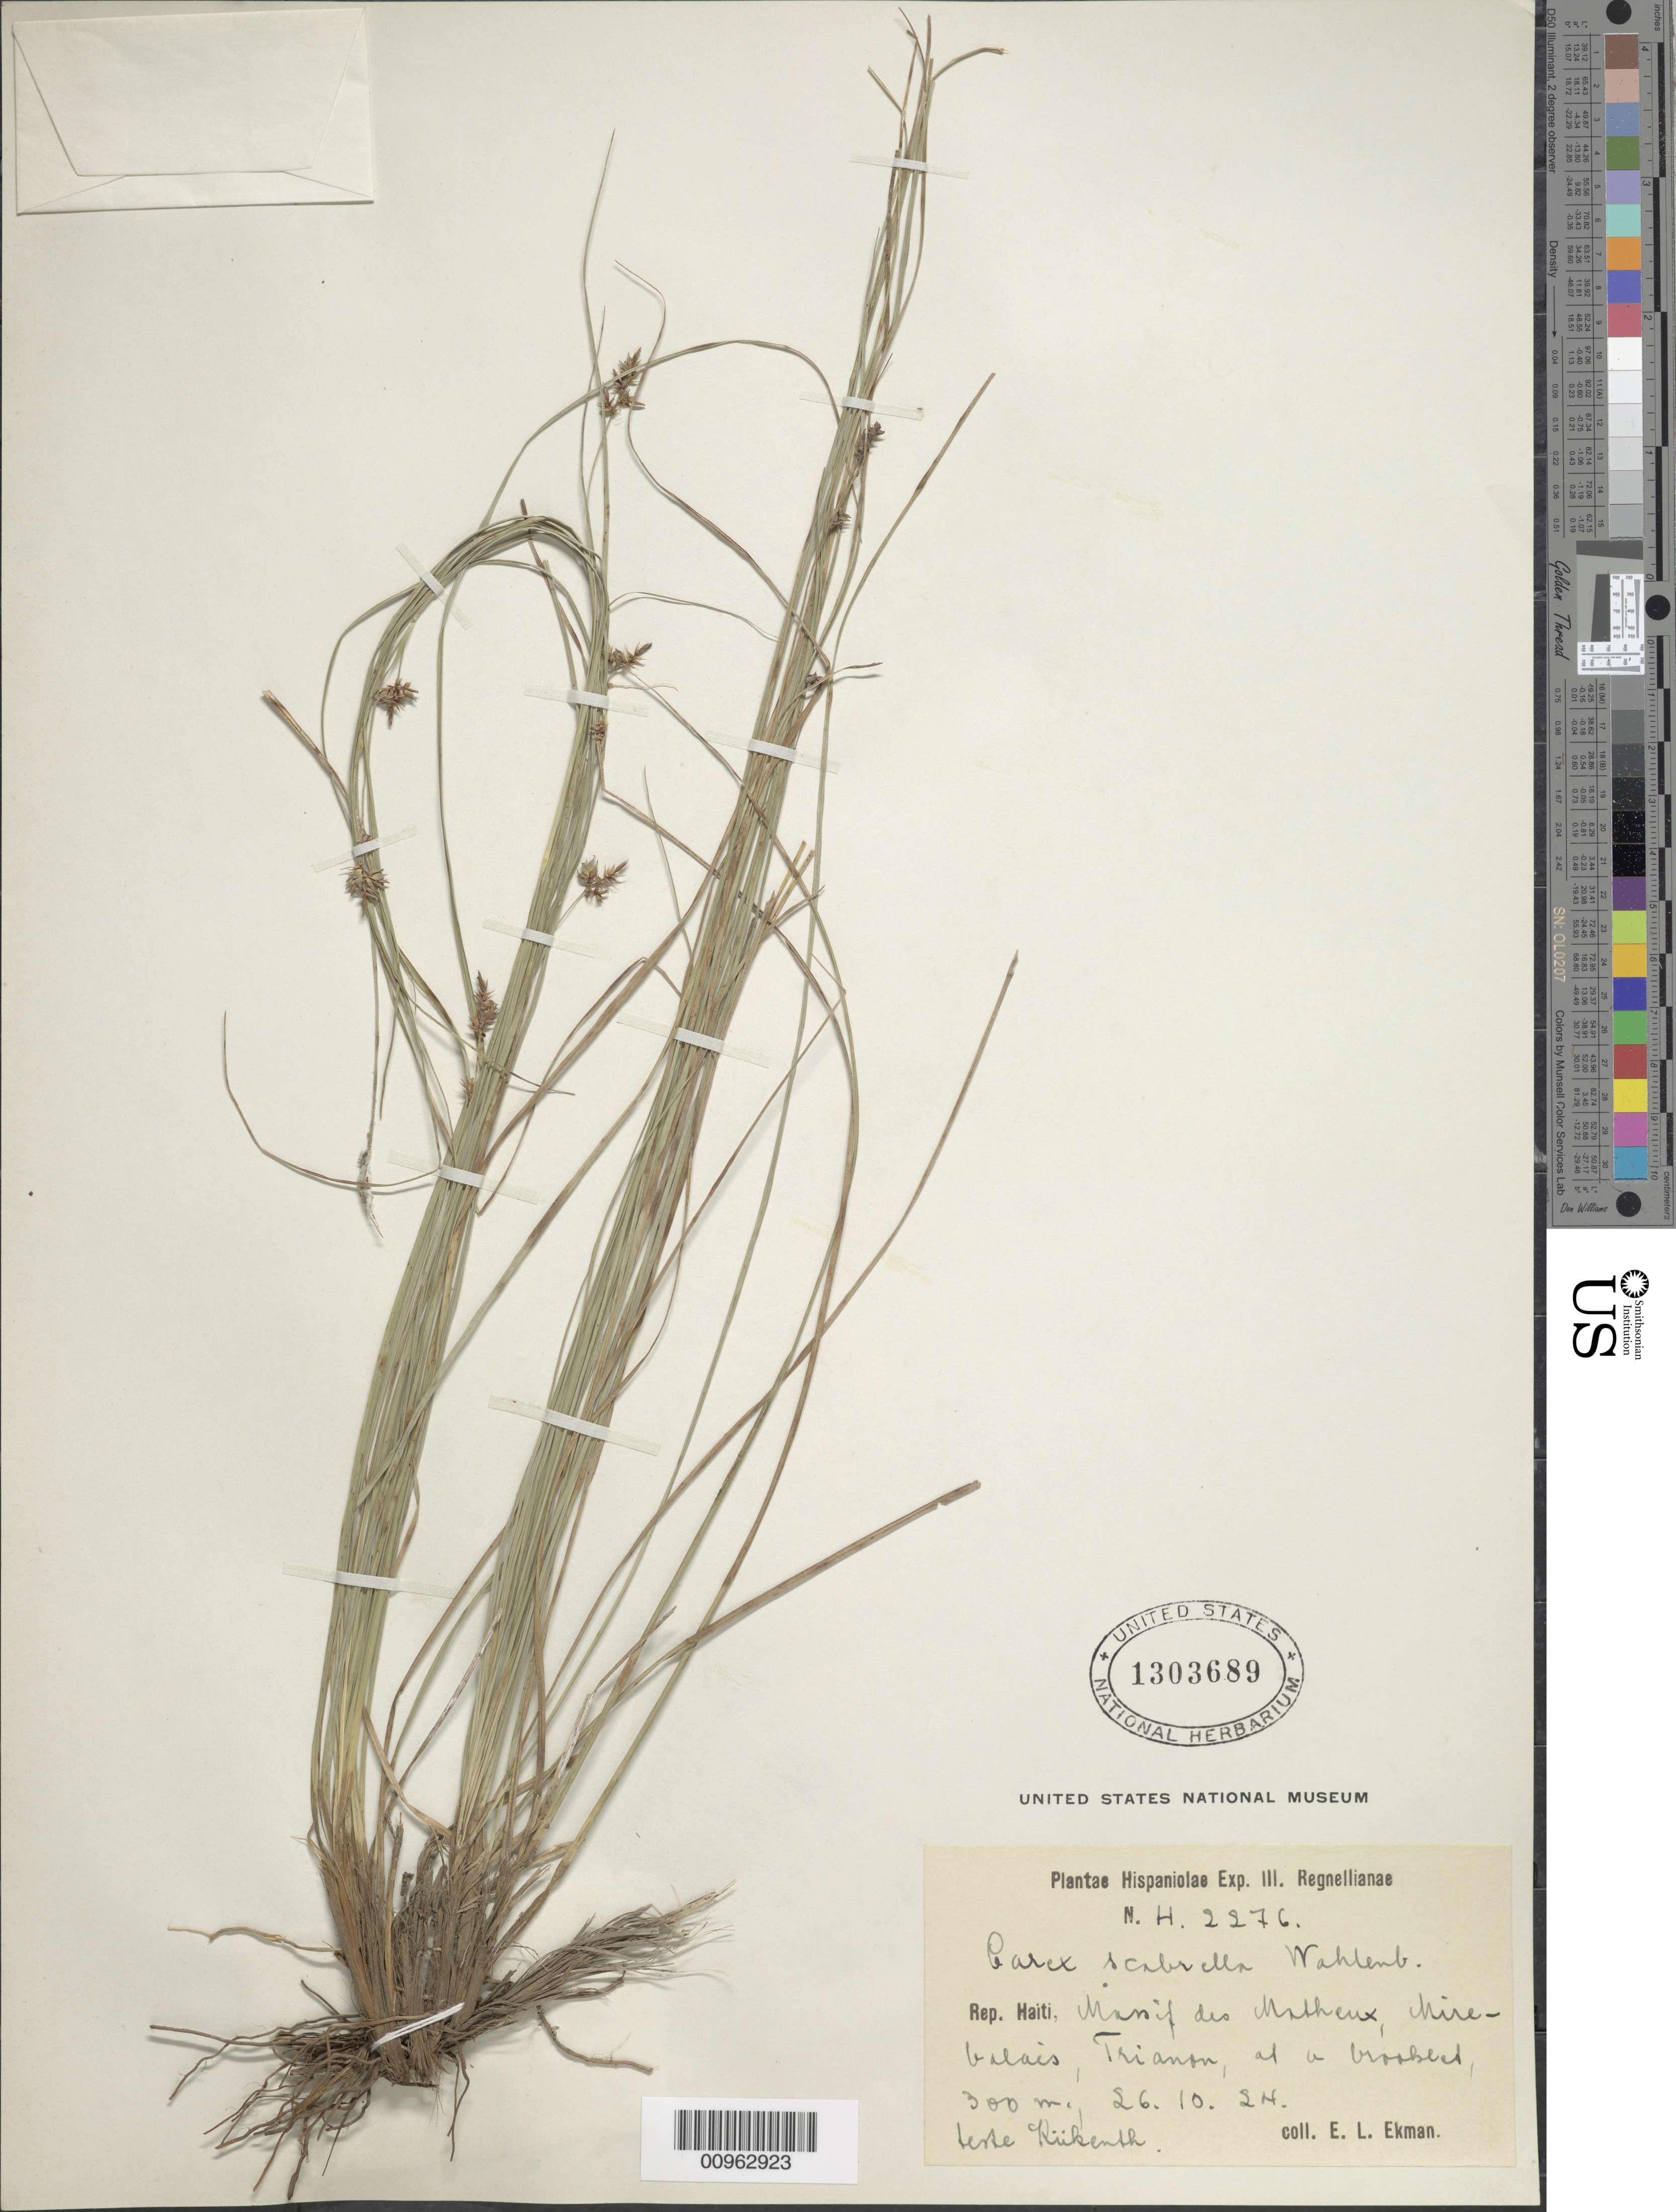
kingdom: Plantae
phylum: Tracheophyta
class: Liliopsida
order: Poales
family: Cyperaceae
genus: Carex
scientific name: Carex scabrella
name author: Wahlenb.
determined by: Kükenthal, G.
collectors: E. L. Ekman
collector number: H 2276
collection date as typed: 26 Oct 1924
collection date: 1924-10-26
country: Haiti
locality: Massif des Matheux, Mirebalais, Trianon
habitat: At a brooklet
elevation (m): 300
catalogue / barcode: US 1303689